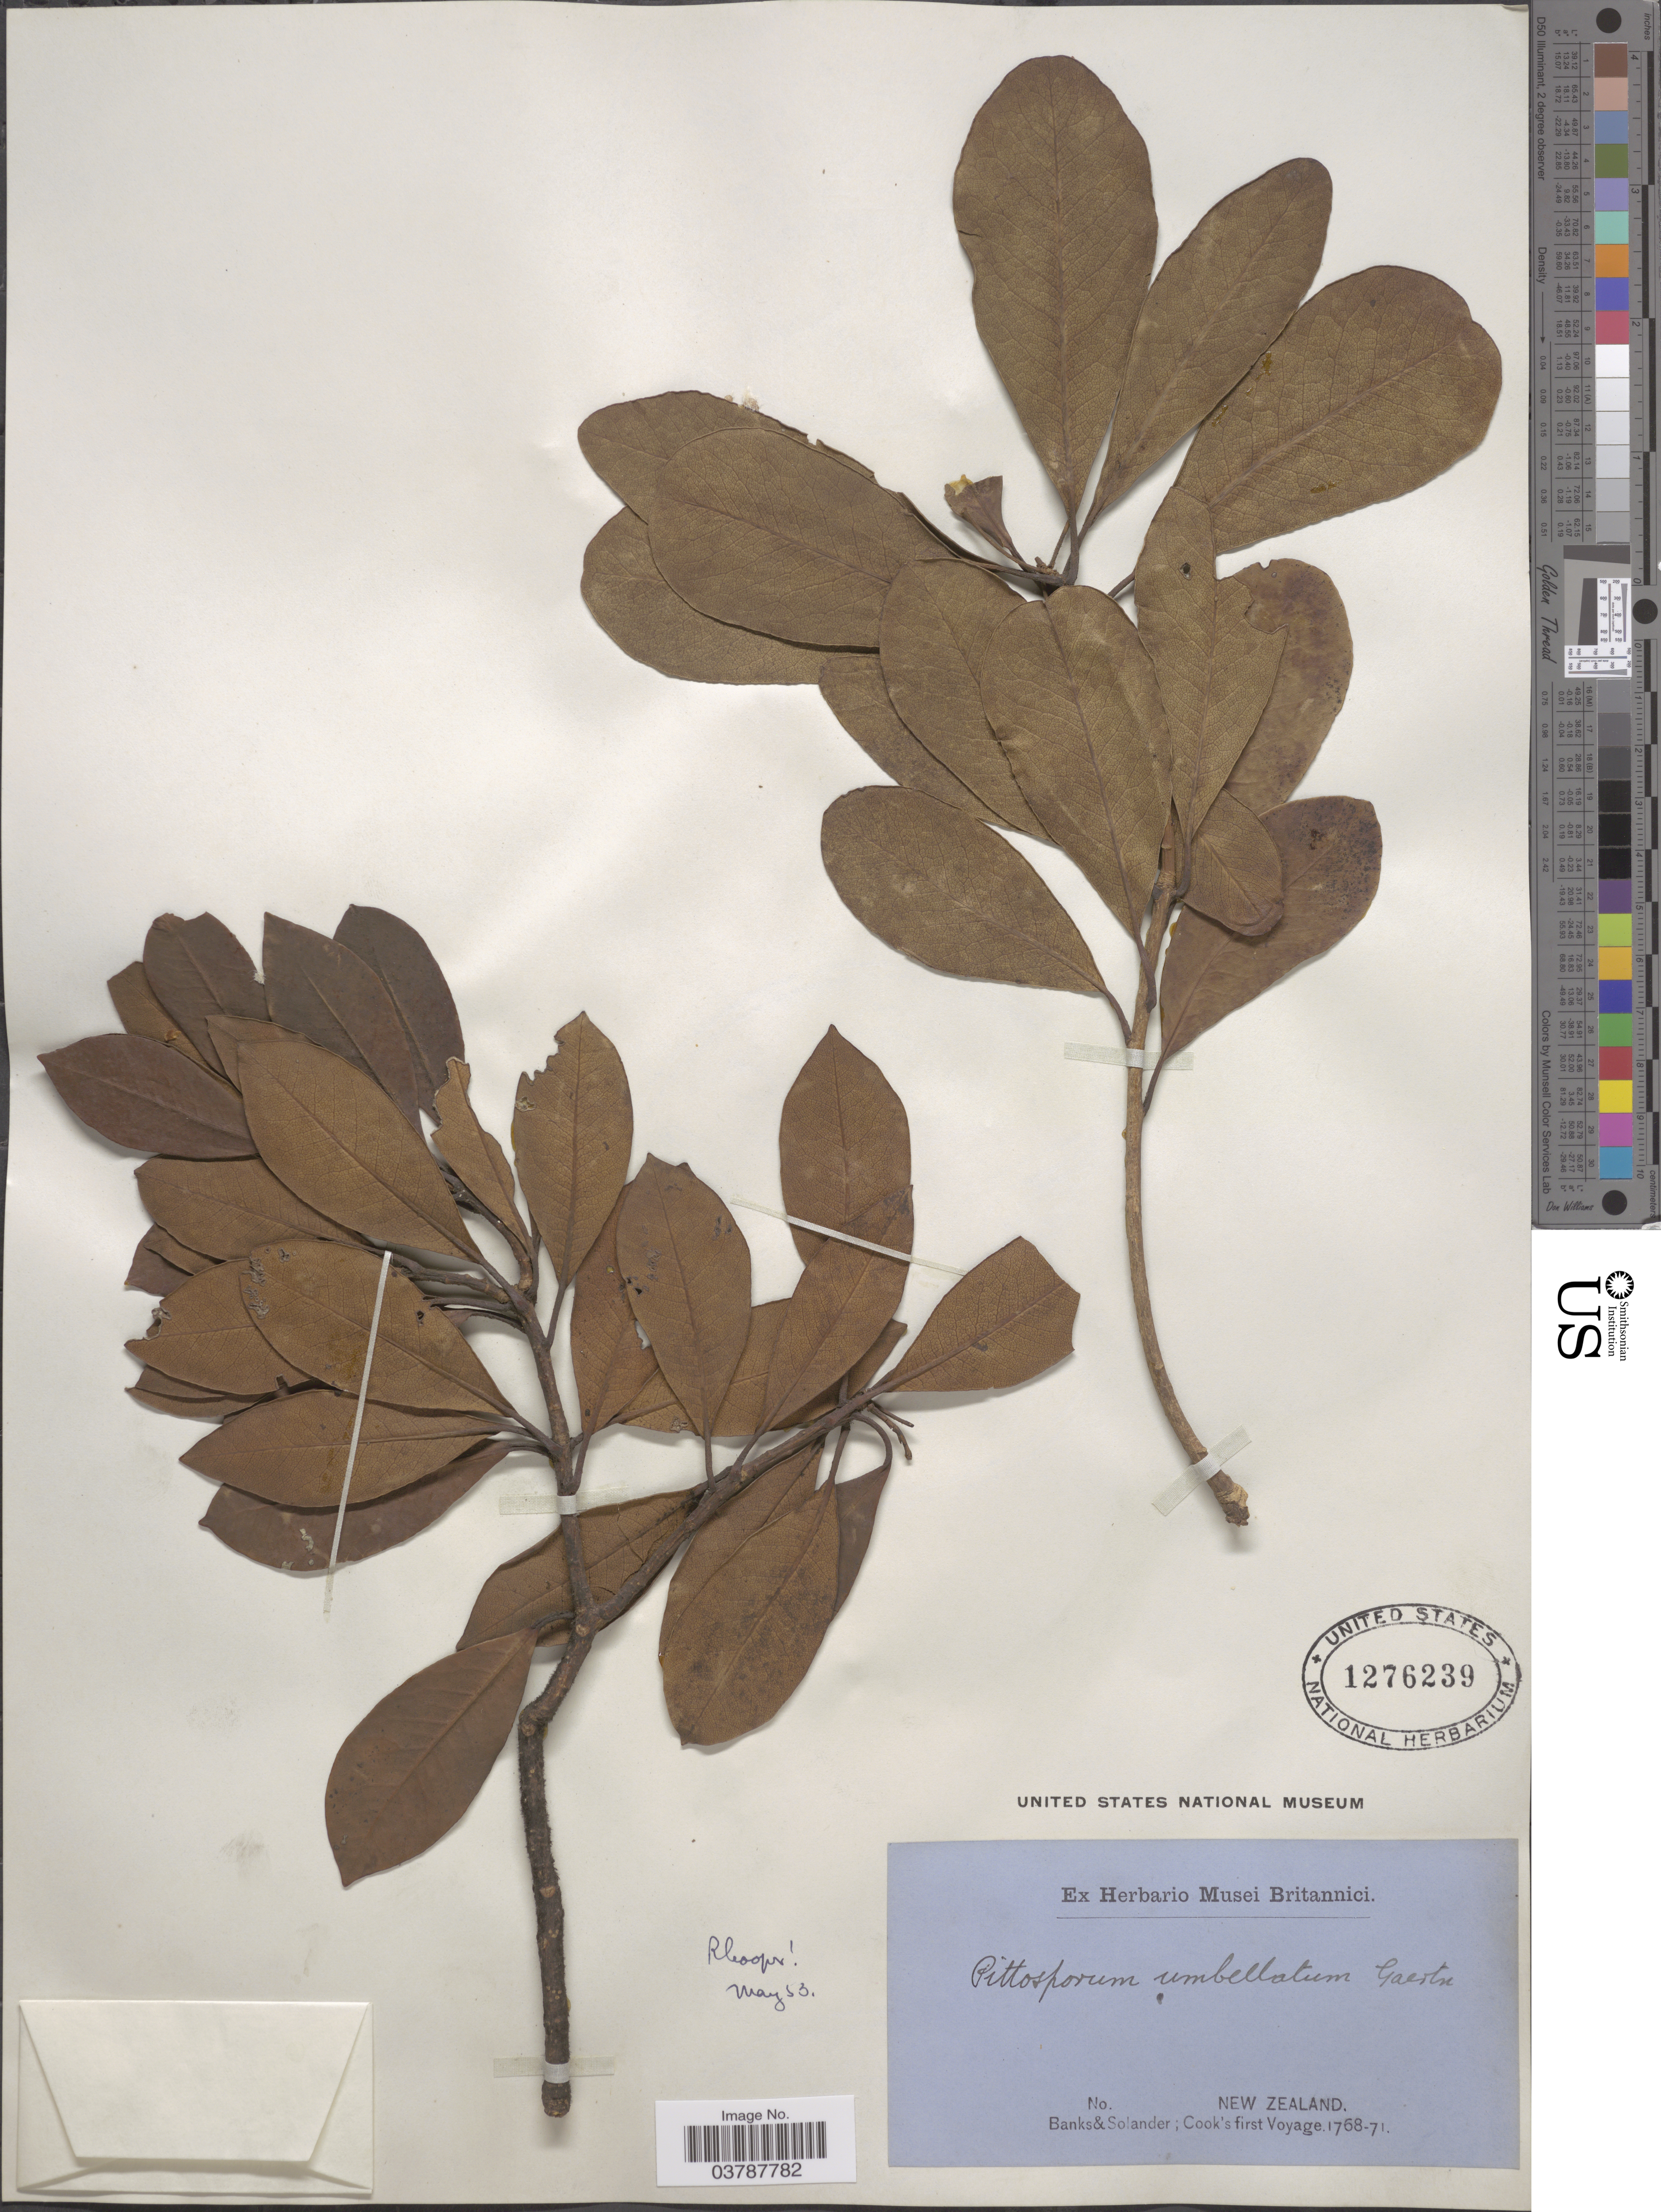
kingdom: Plantae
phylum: Tracheophyta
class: Magnoliopsida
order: Apiales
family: Pittosporaceae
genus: Pittosporum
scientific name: Pittosporum umbellatum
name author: Gaertn.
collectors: -- Banks & -- Solander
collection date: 1768/1771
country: New Zealand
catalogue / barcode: US 1276239